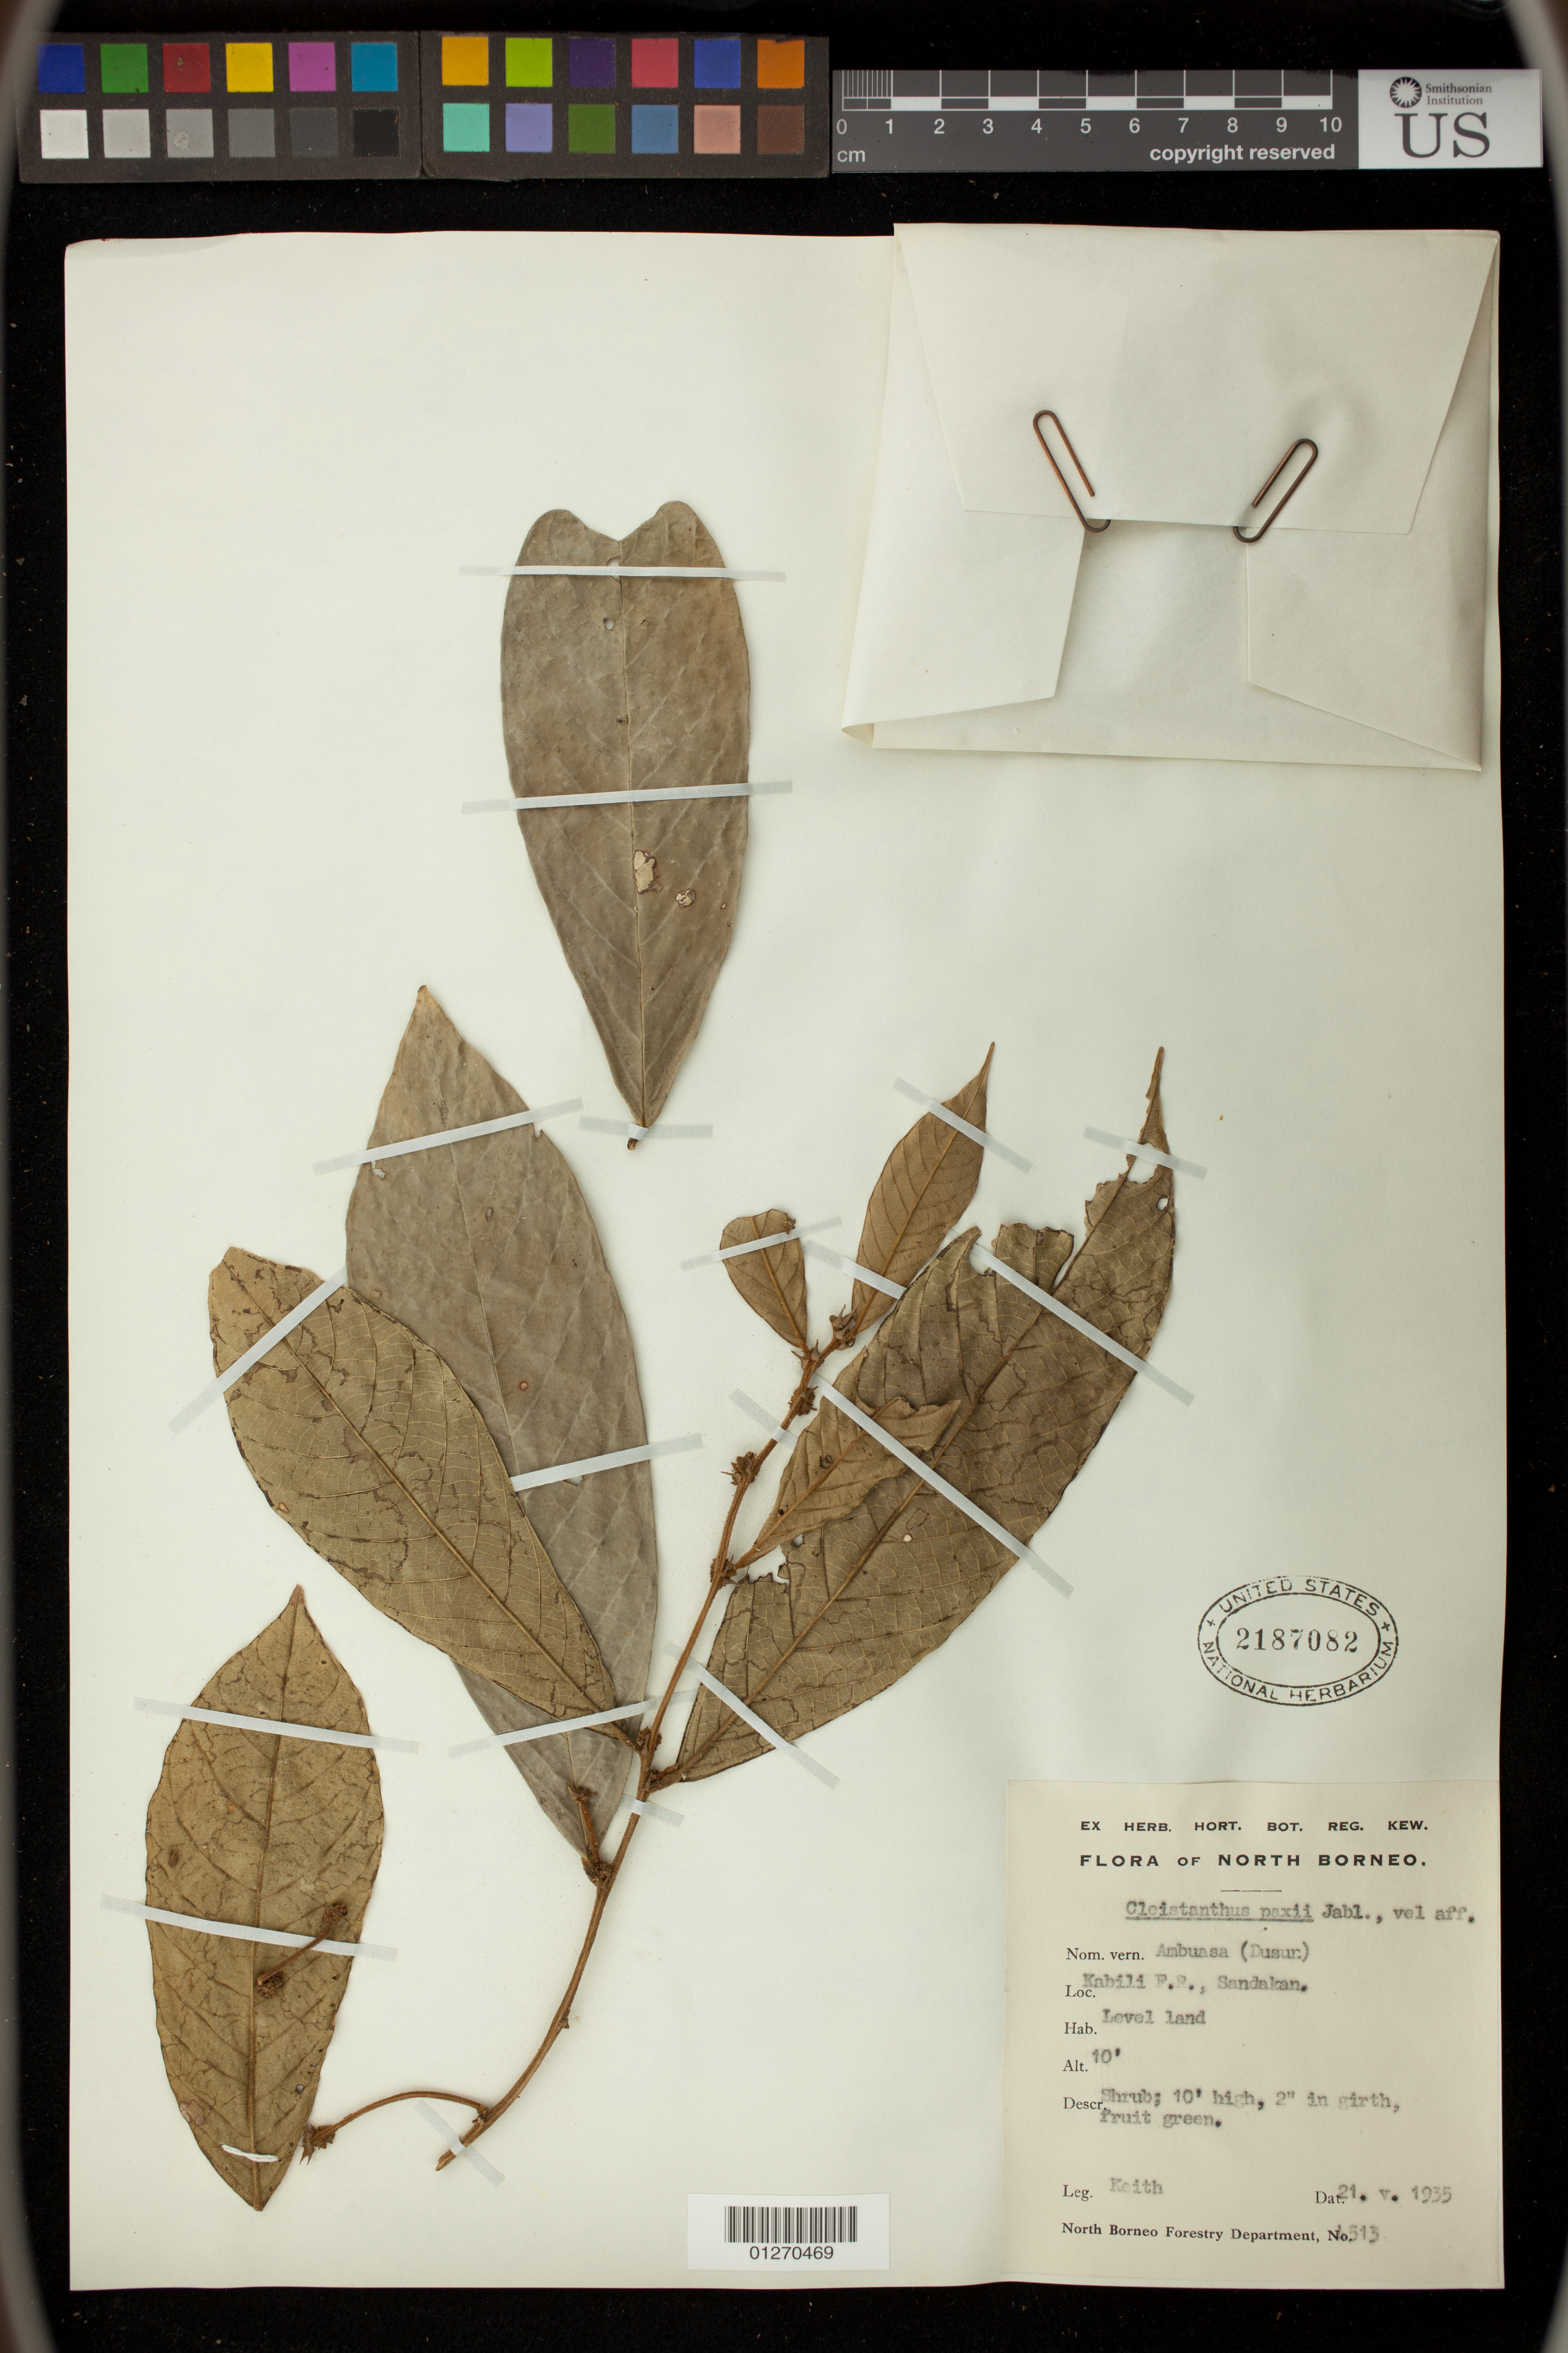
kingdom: Plantae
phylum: Tracheophyta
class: Magnoliopsida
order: Malpighiales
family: Phyllanthaceae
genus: Cleistanthus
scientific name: Cleistanthus paxii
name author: Jabl.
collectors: -. Keith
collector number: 1513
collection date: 1935-05-21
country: Malaysia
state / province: Sabah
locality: Kabili F. R., Sandakan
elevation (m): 3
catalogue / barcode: US 2187082